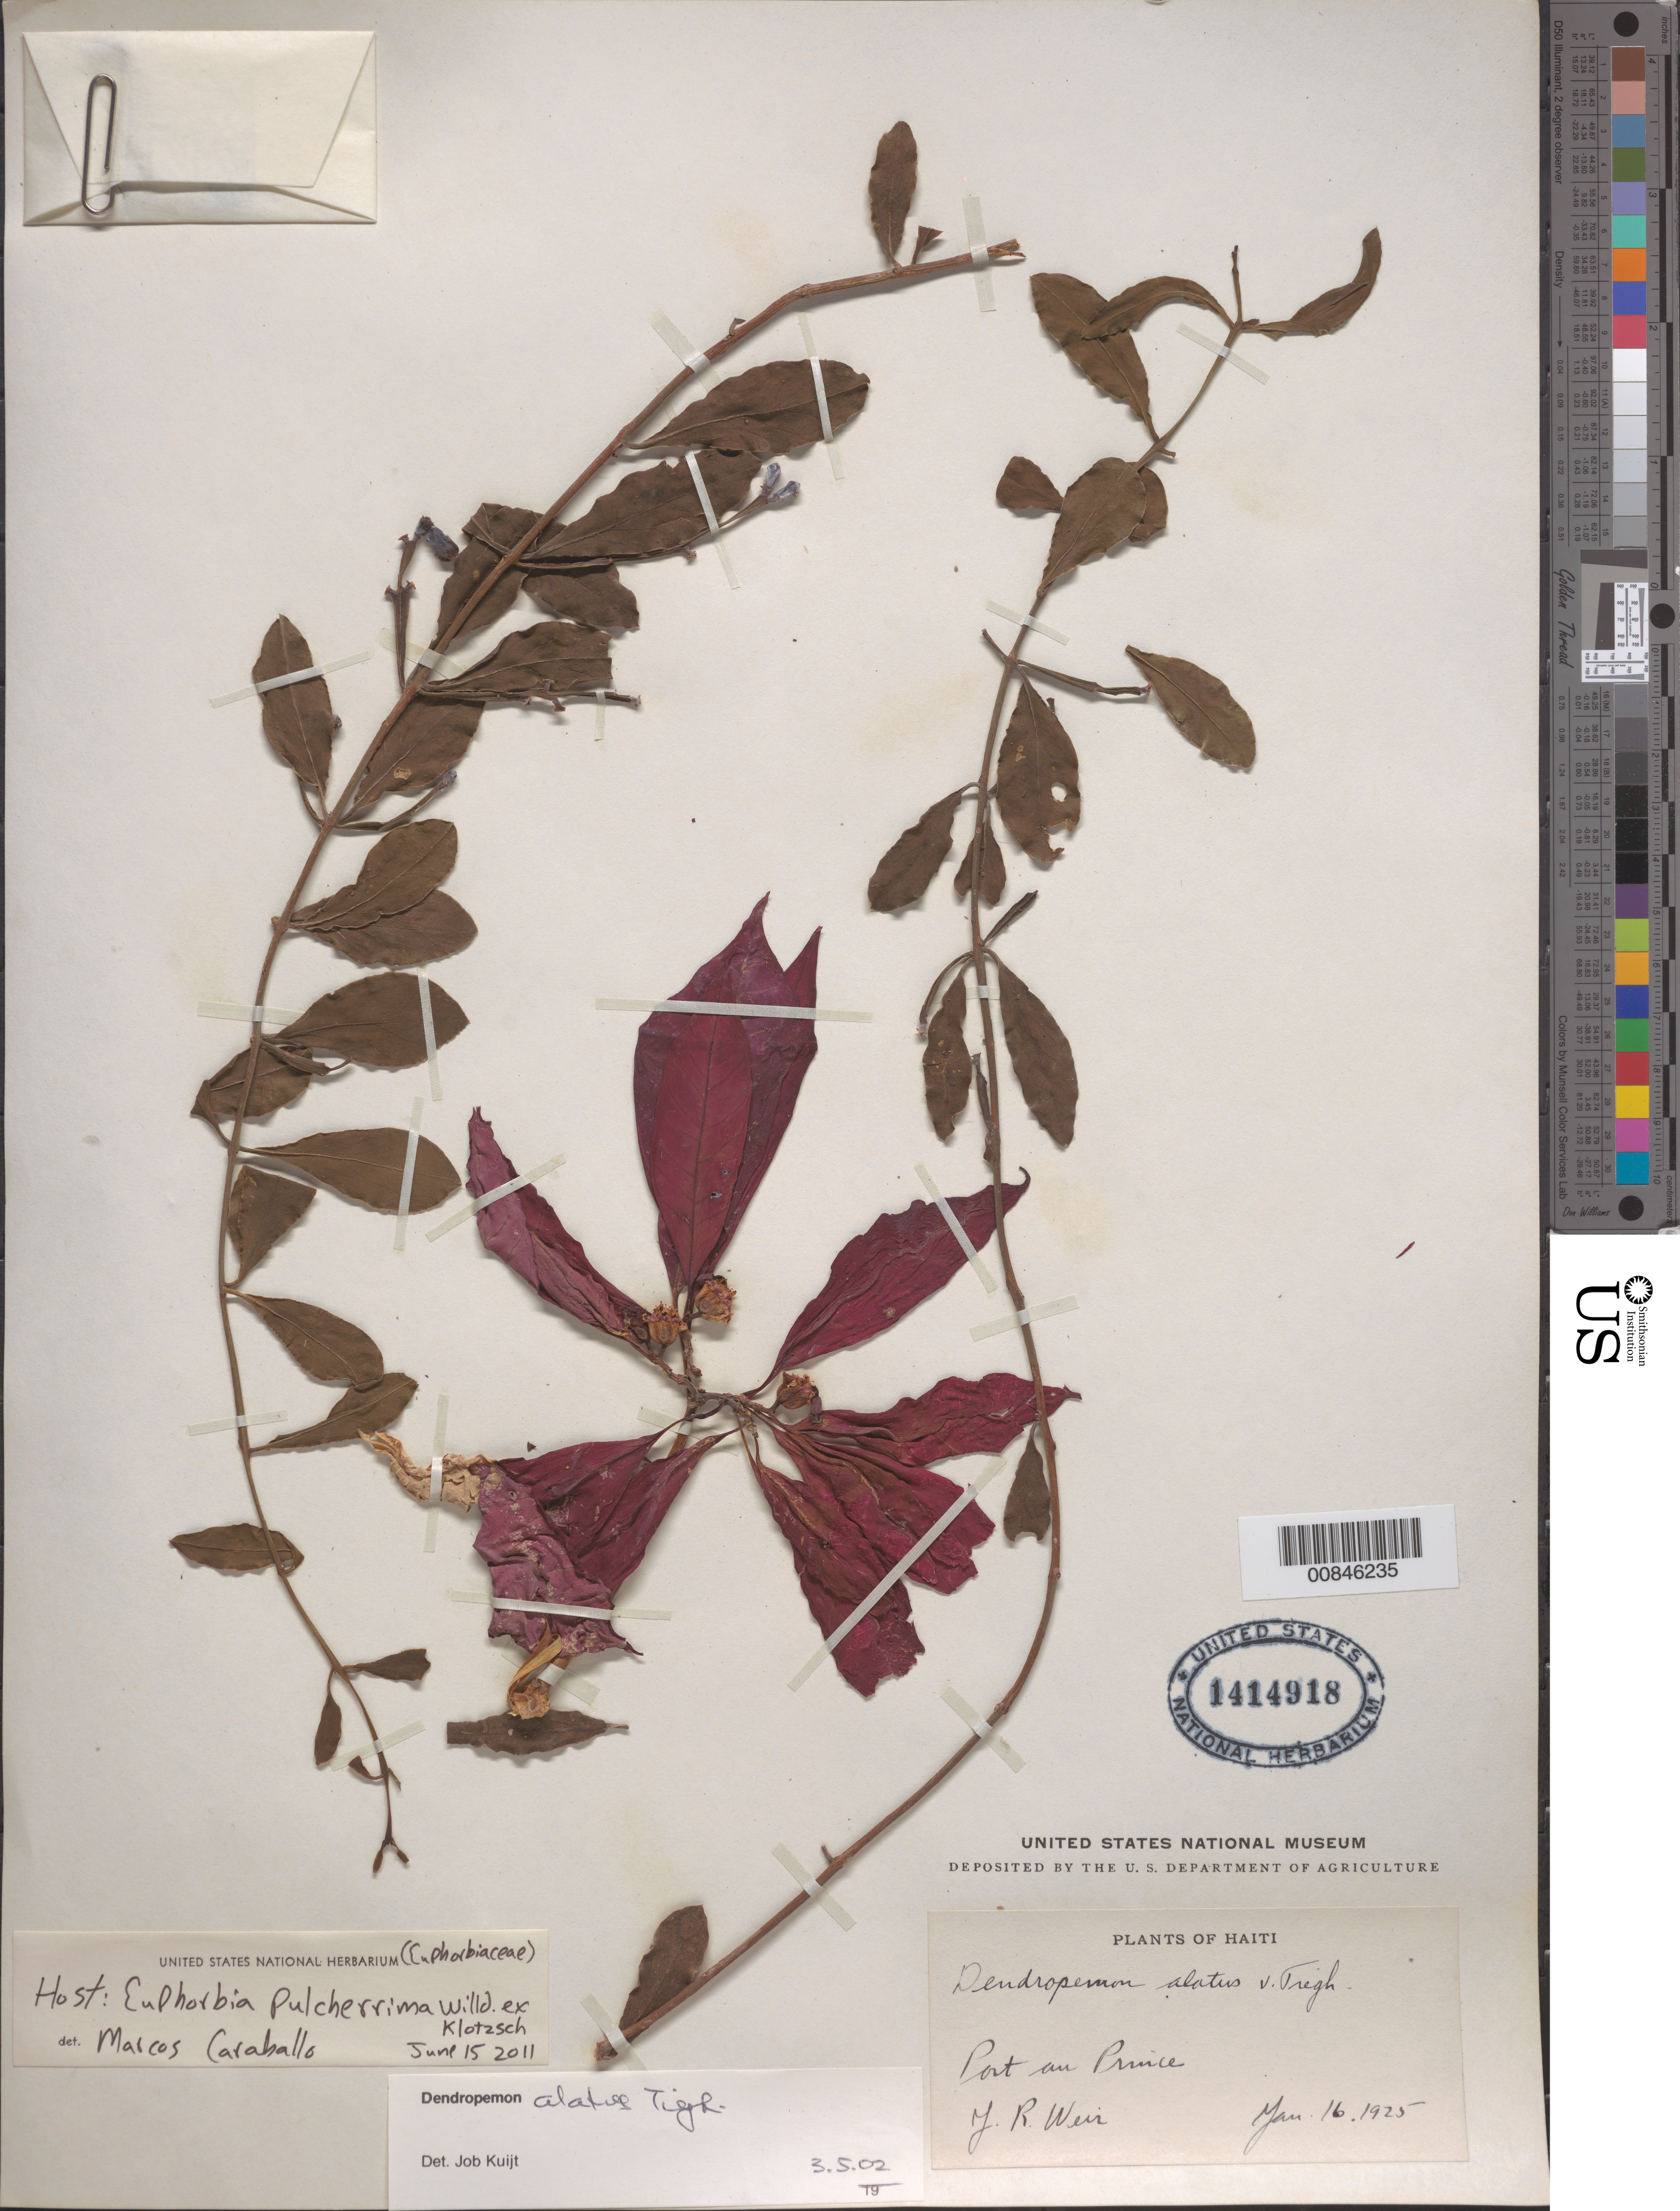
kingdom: Plantae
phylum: Tracheophyta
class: Magnoliopsida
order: Santalales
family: Loranthaceae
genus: Dendropemon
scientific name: Dendropemon alatus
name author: Tiegh.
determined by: Kuijt, Job, (CANADA)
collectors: J. Weir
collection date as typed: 16 Jan 1925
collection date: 1925-01-16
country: Haiti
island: Hispaniola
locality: Port au Prince.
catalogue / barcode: US 1414918